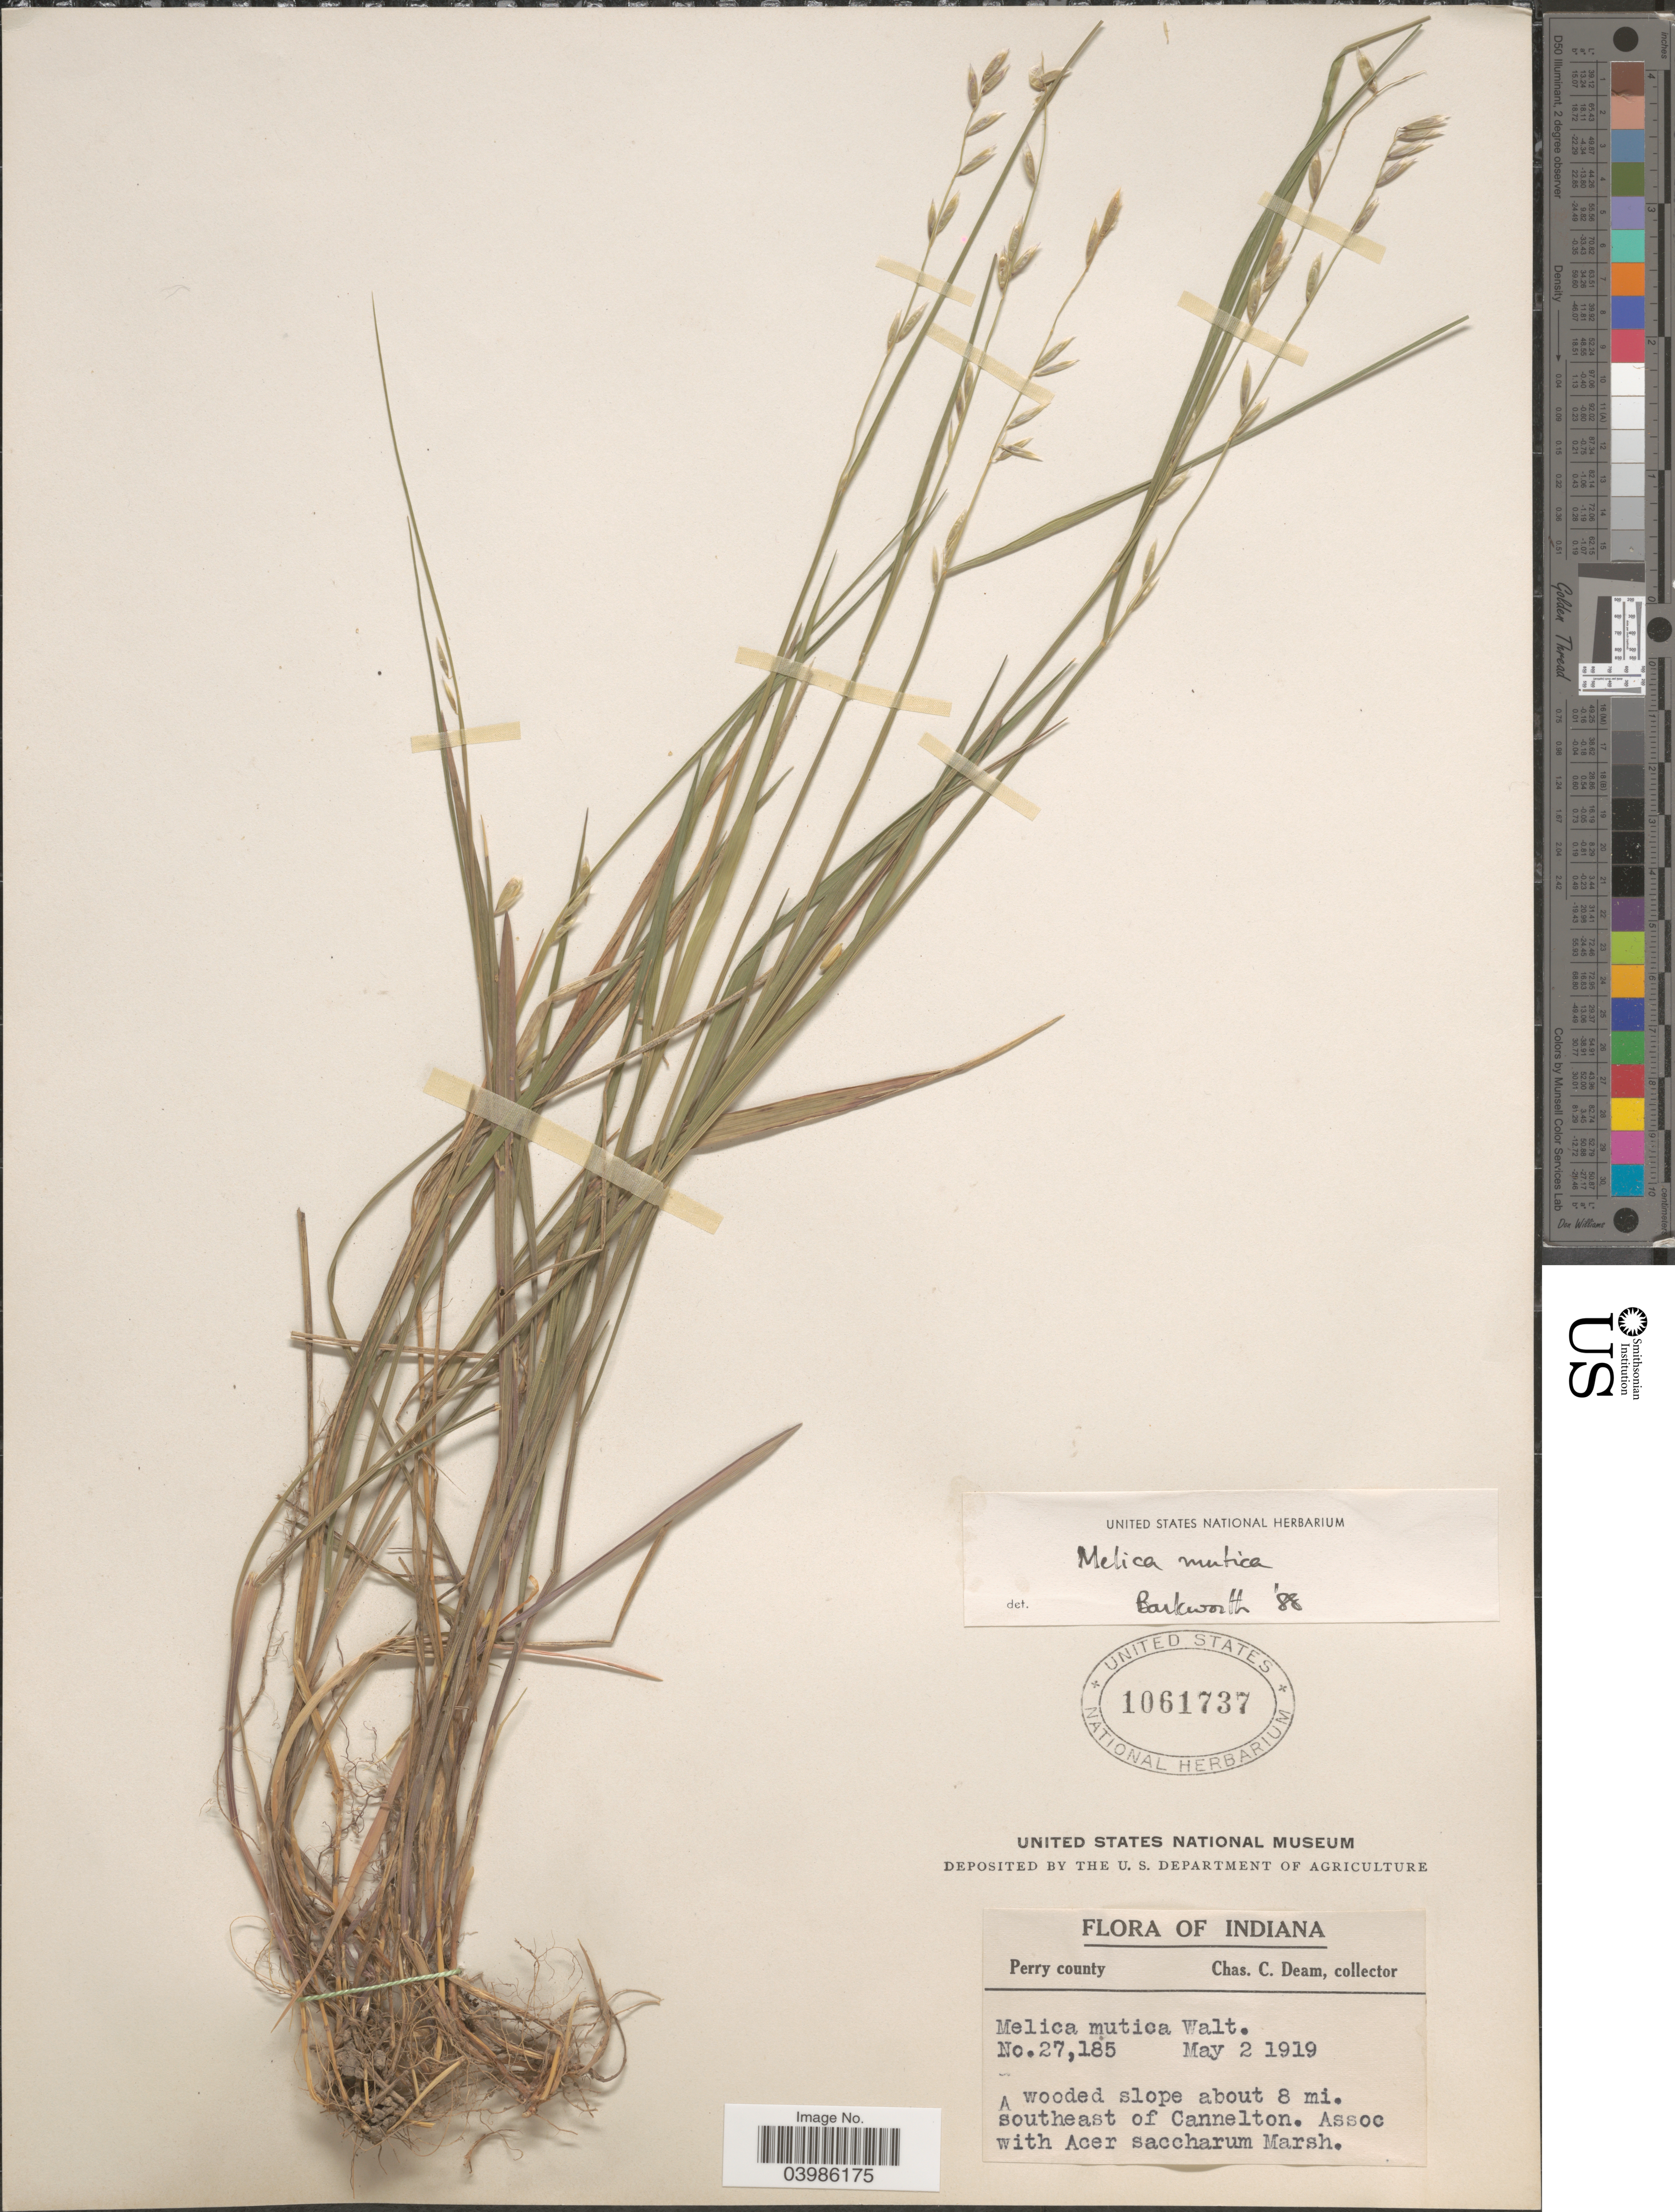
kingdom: Plantae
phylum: Tracheophyta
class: Liliopsida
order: Poales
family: Poaceae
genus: Melica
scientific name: Melica mutica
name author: Walter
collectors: C. C. Deam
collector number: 27185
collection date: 1919-05-02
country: United States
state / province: Indiana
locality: Perry County. About 8 mi. southeast of Cannelton.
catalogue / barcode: US 1061737